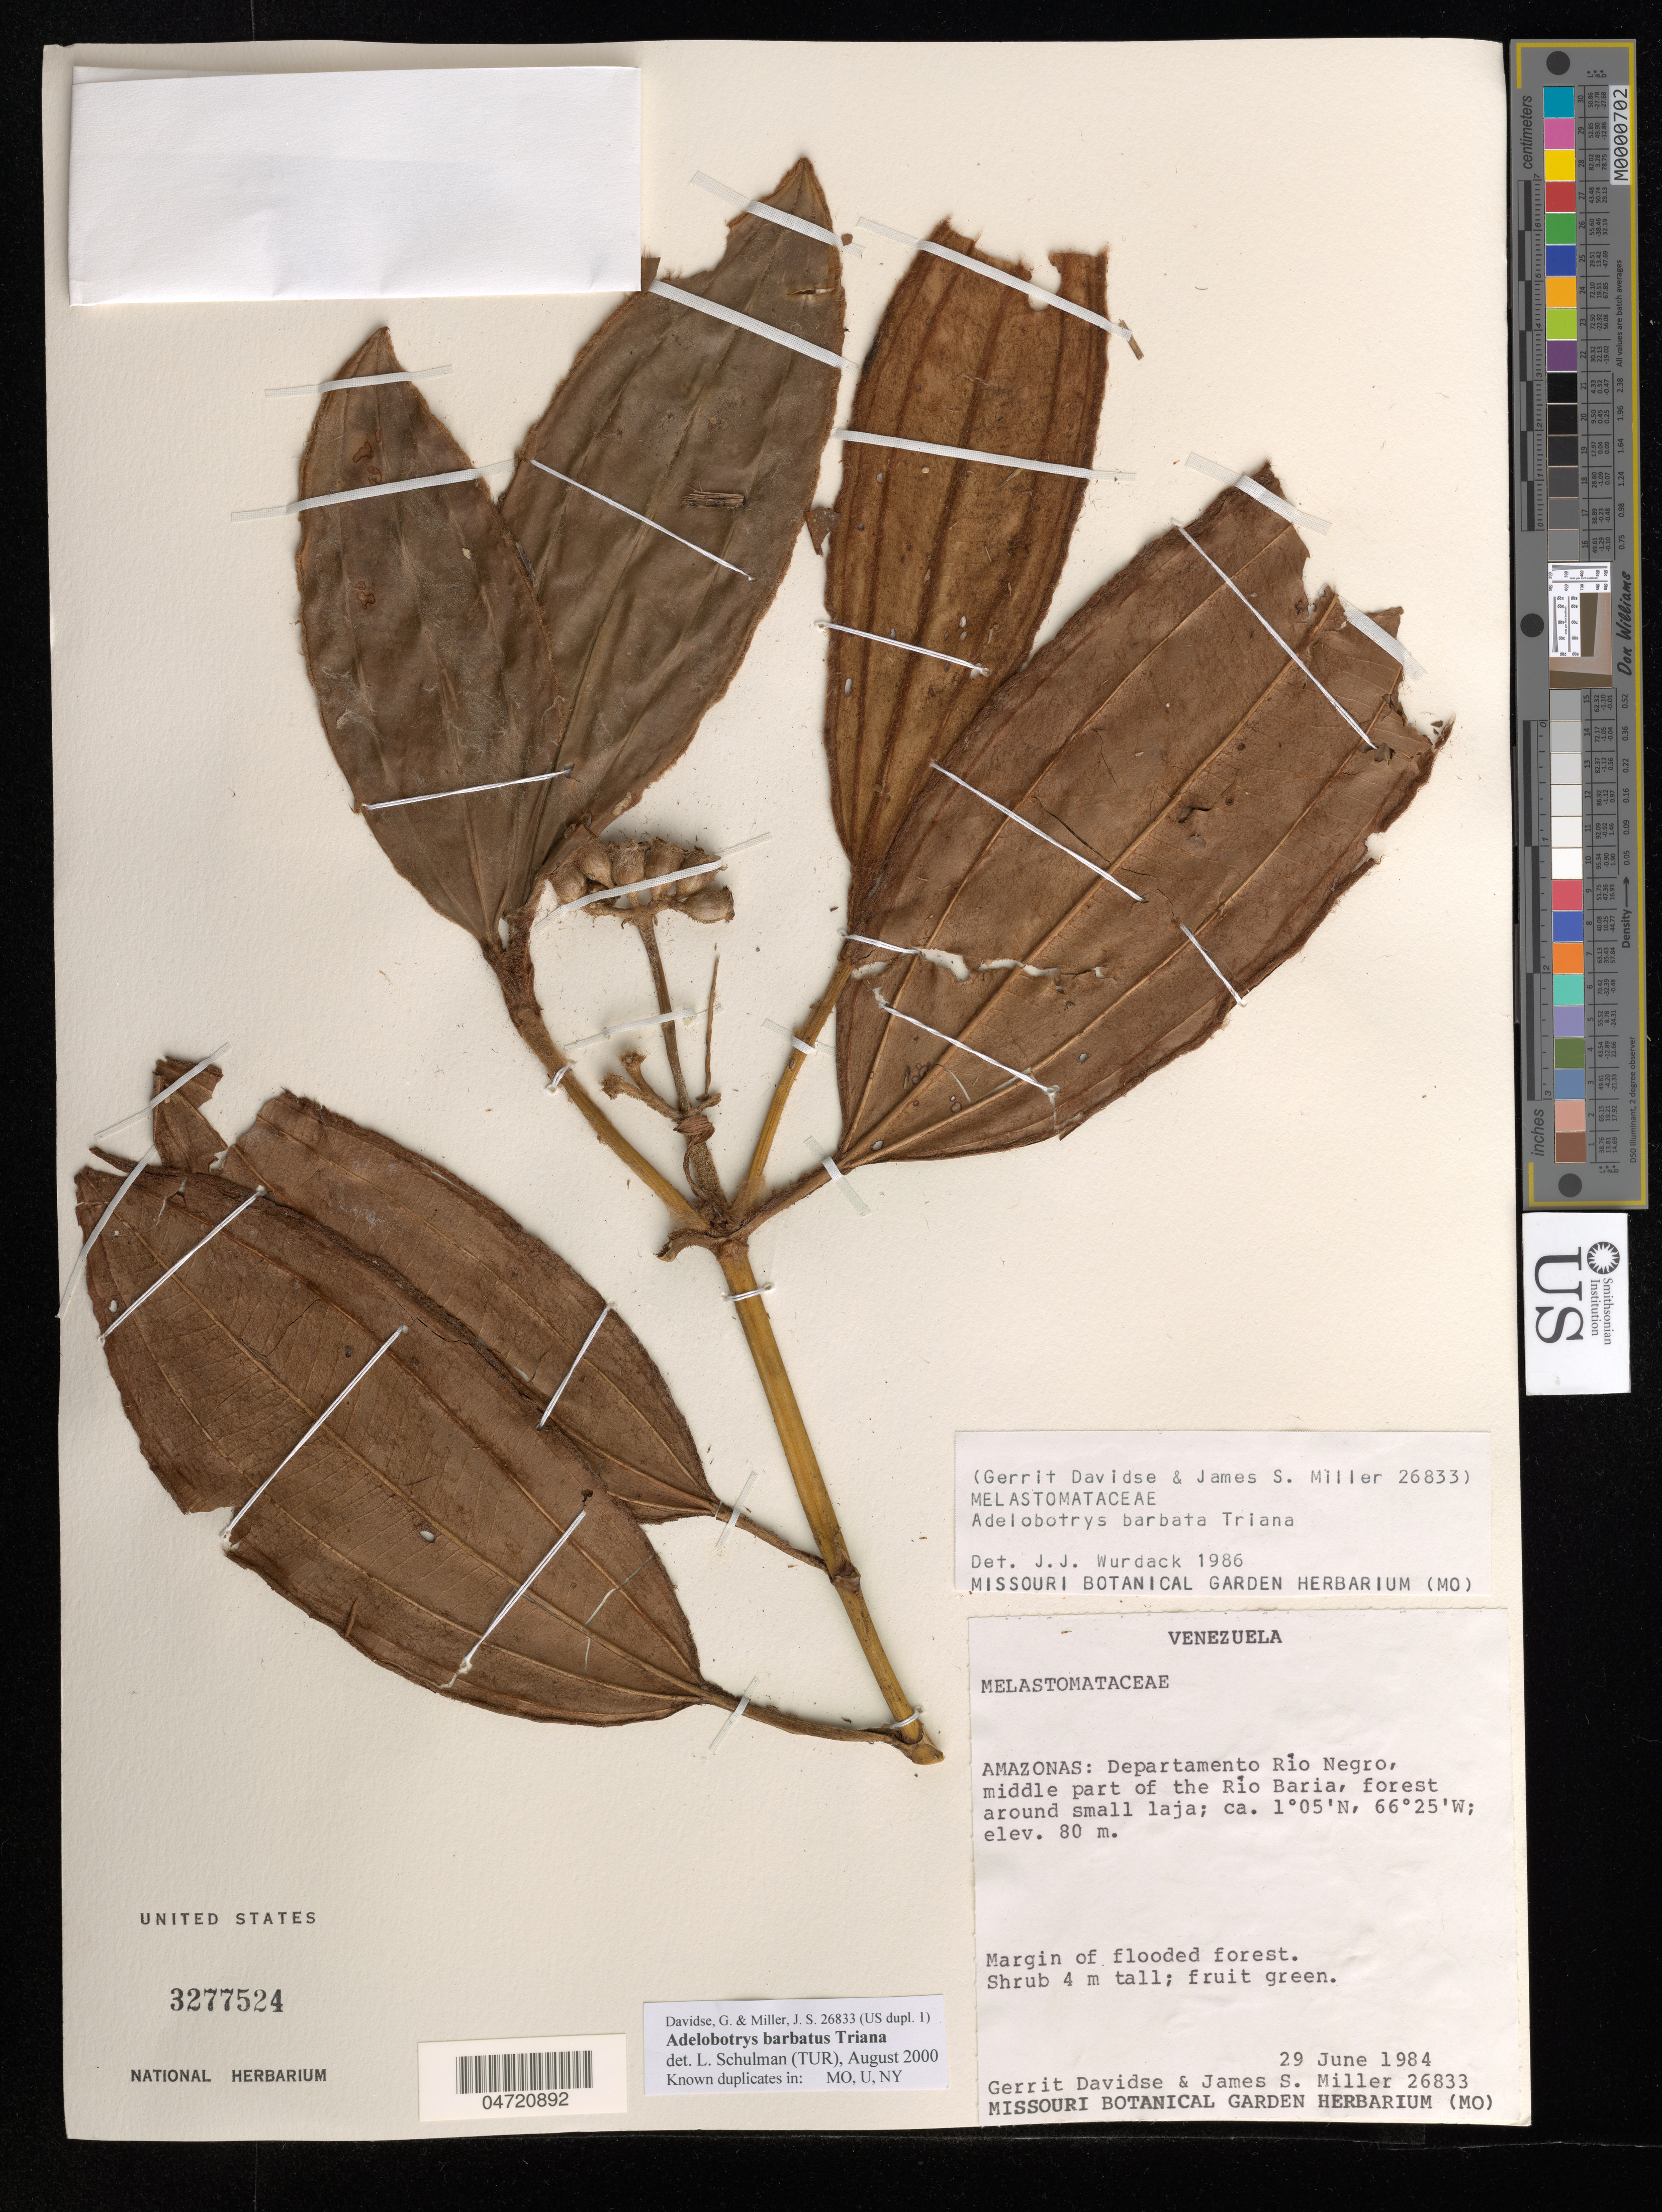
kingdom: Plantae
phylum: Tracheophyta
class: Magnoliopsida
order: Myrtales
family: Melastomataceae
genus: Adelobotrys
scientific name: Adelobotrys barbatus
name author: Triana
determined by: Schulman, Leif, (TUR), University of Turku (FINLAND)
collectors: G. Davidse & J. S. Miller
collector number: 26833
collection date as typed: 29 Jun 1984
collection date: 1984-06-29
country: Venezuela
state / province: Amazonas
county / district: Río Negro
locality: Middle part of the Rio Baria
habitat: Margin of flooded forest.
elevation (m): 80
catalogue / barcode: US 3277524